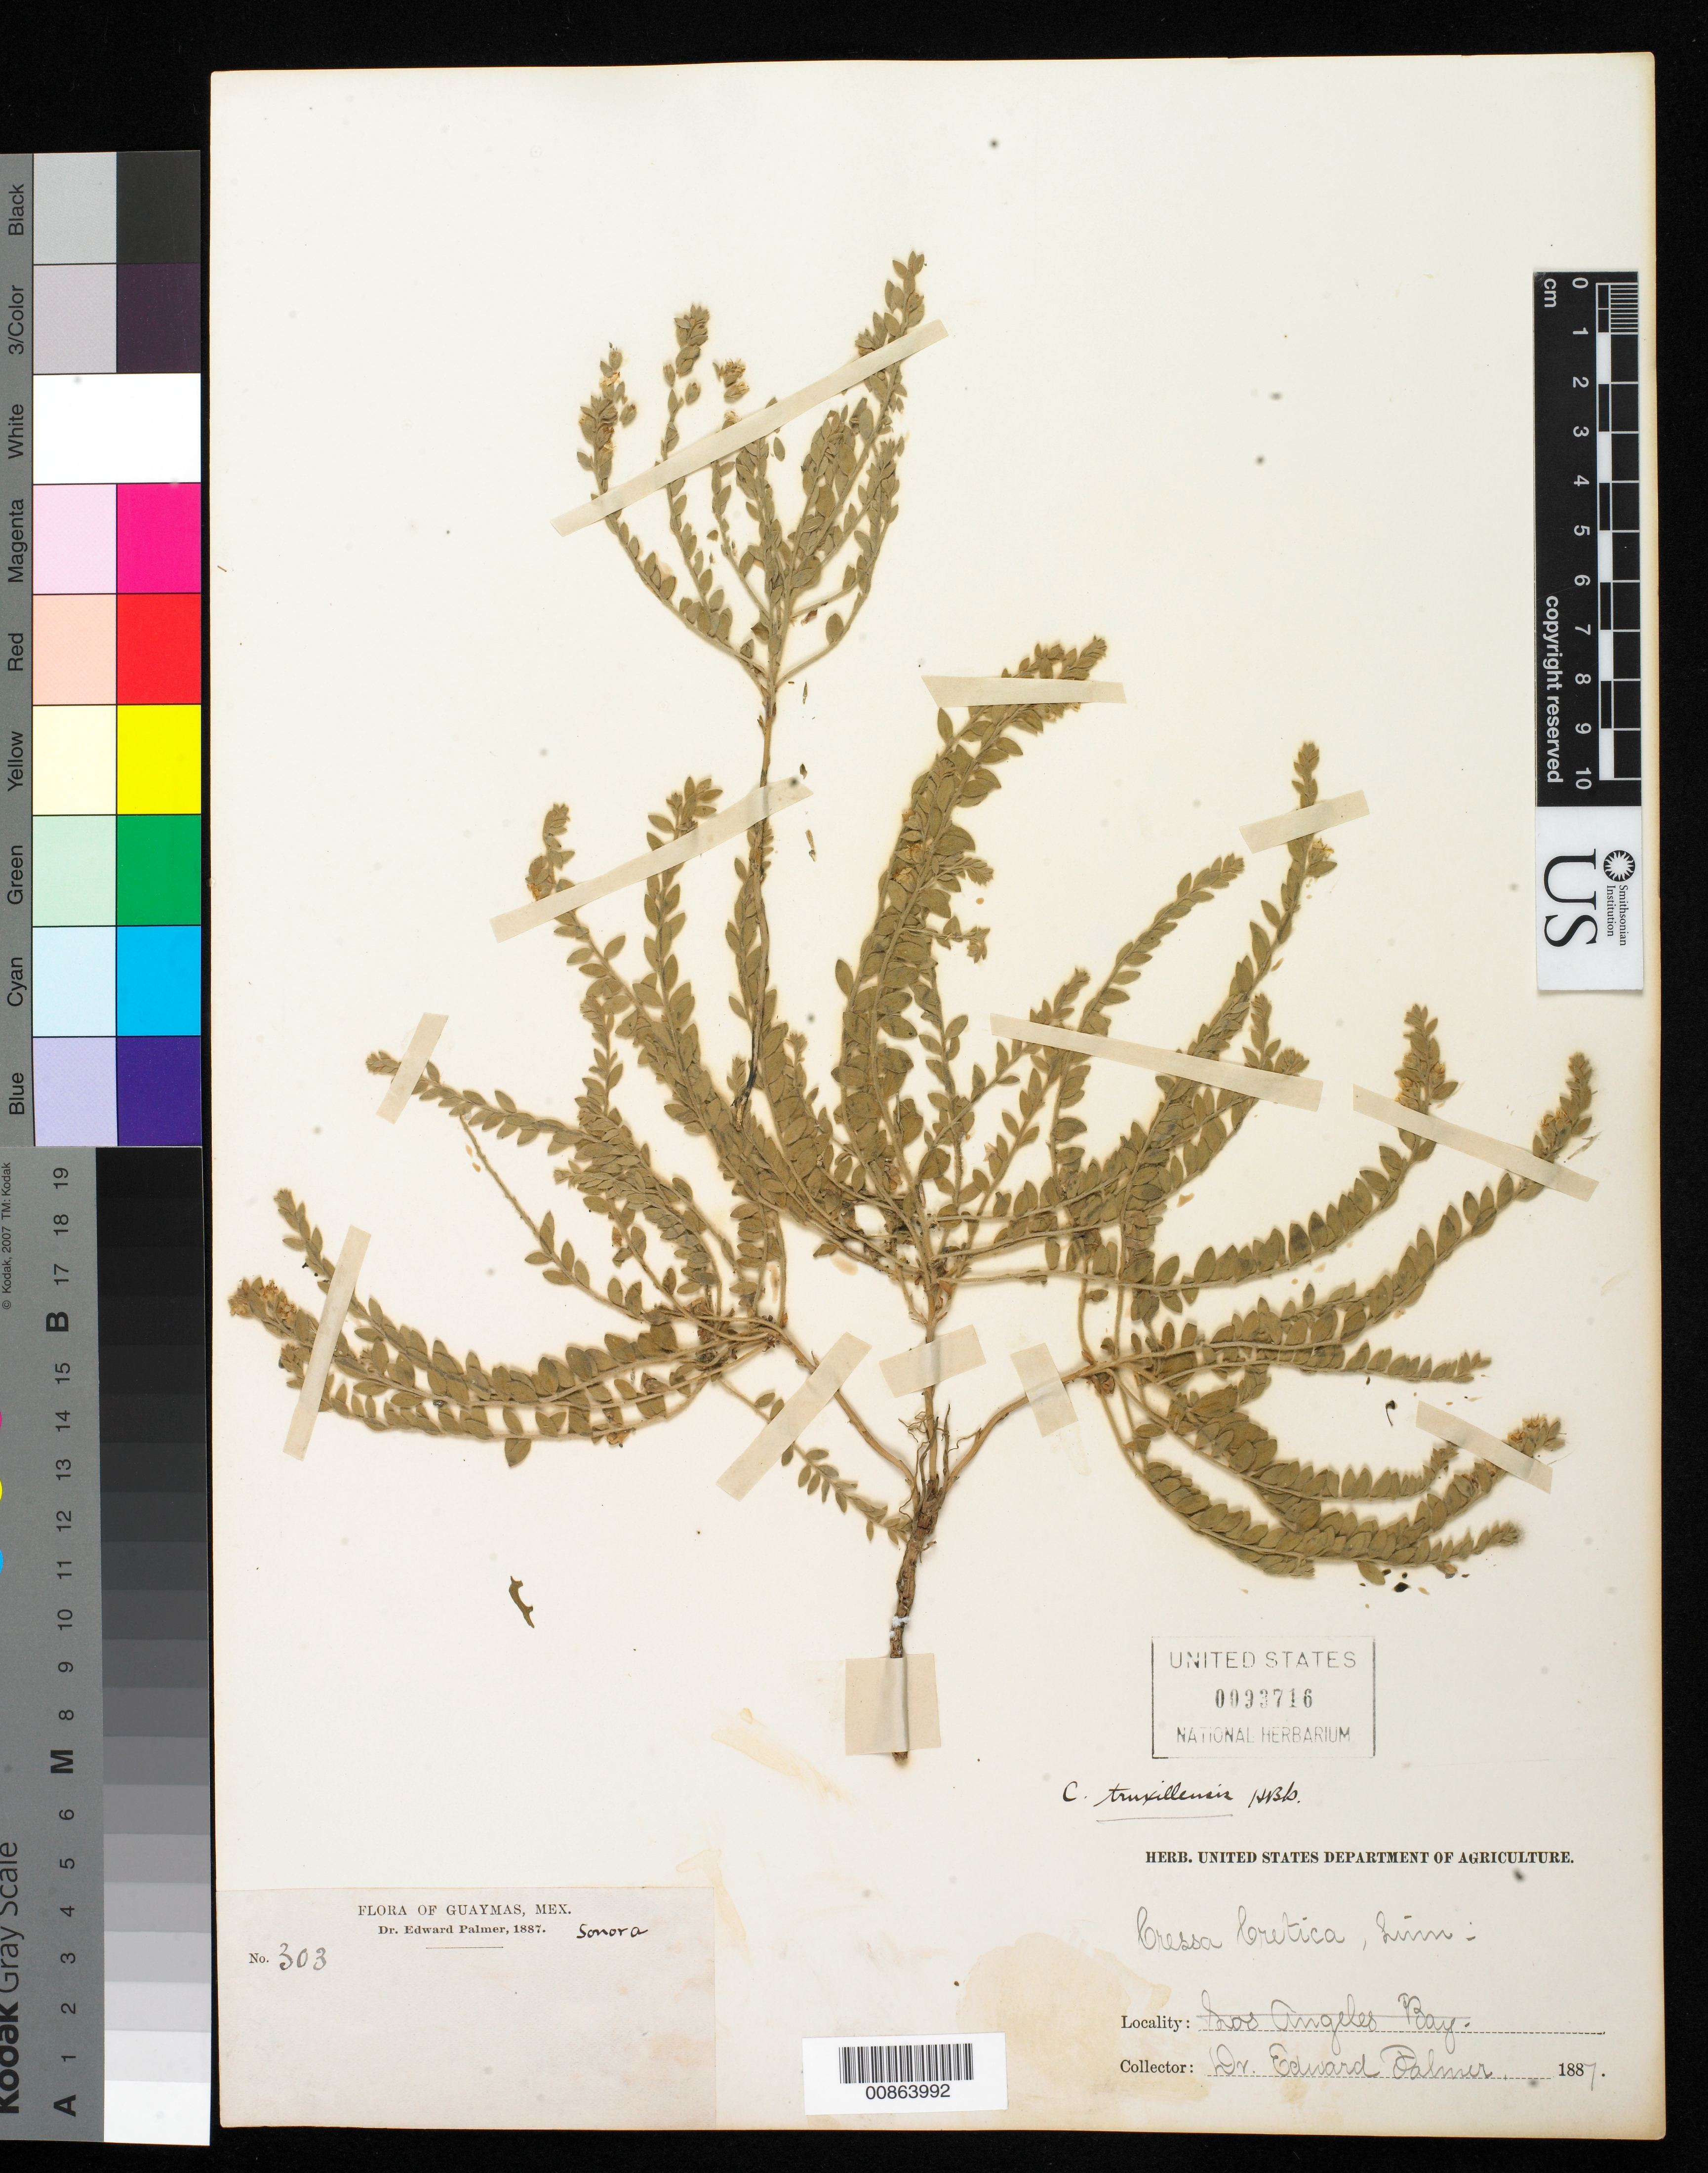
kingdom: Plantae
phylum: Tracheophyta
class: Magnoliopsida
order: Solanales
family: Convolvulaceae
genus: Cressa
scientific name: Cressa truxillensis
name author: Kunth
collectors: E. Palmer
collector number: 303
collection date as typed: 1887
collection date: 1887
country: Mexico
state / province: Sonora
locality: Guaymas, Sonora.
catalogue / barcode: US 93716